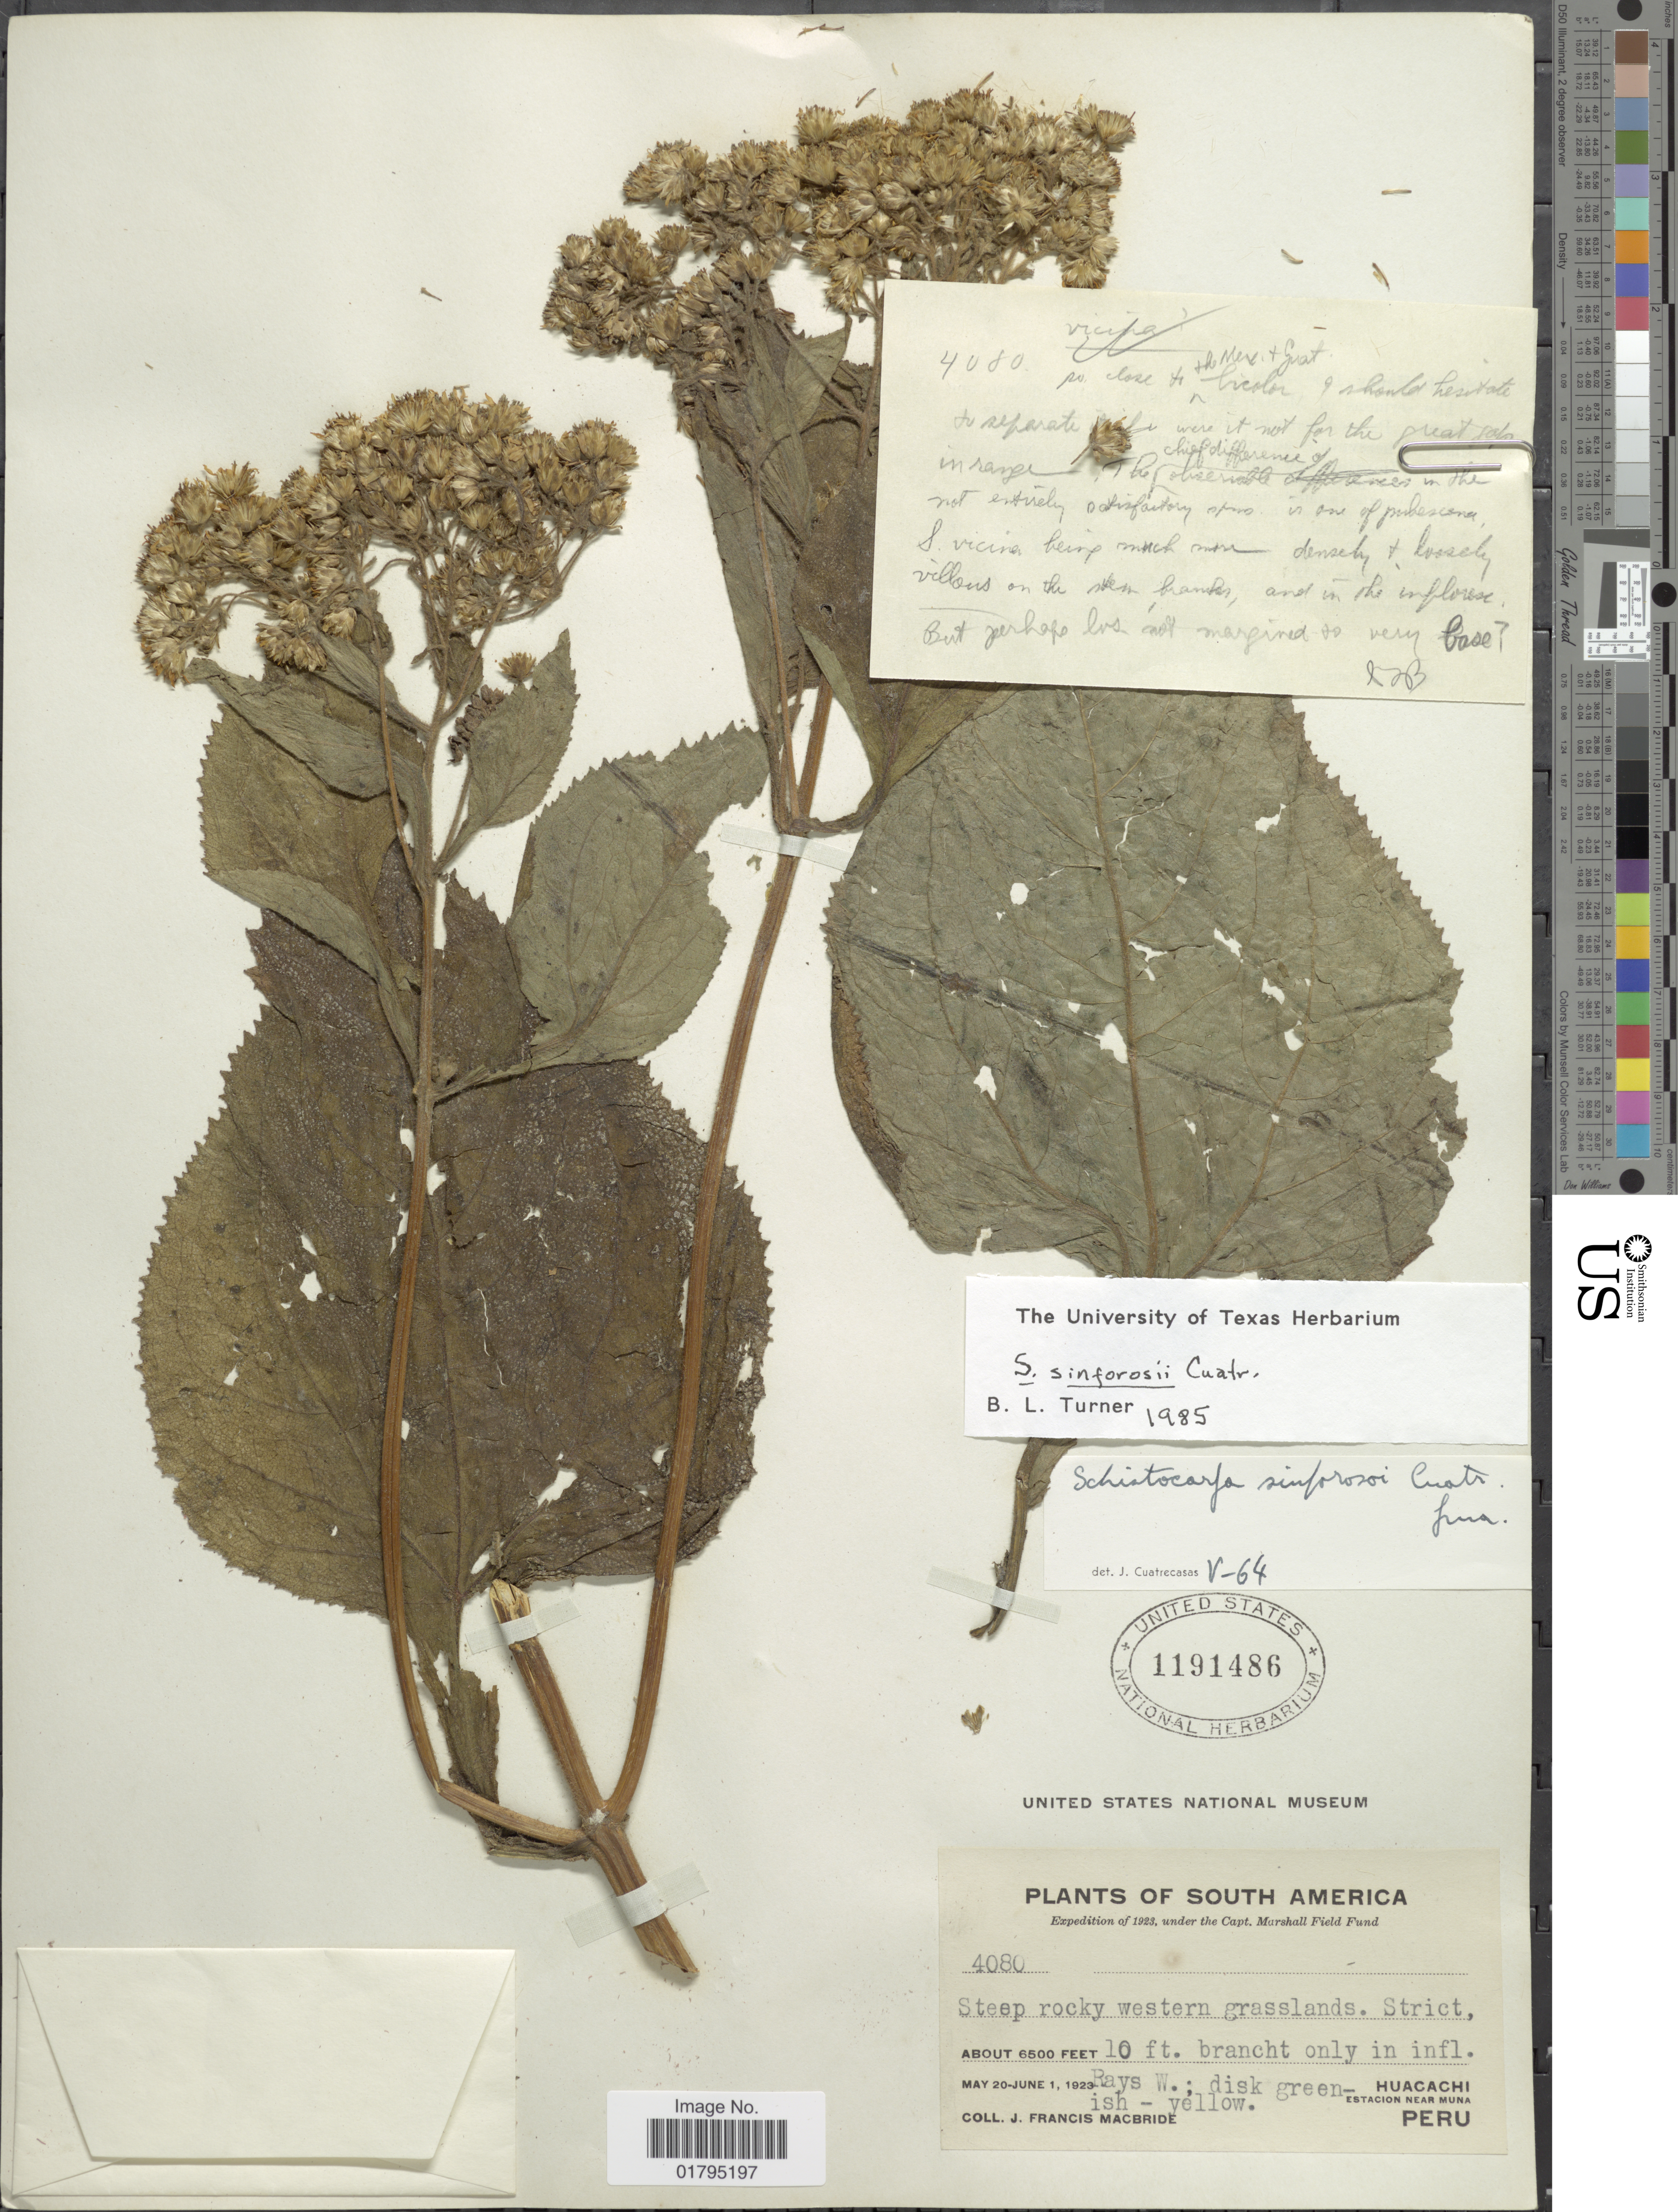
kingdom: Plantae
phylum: Tracheophyta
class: Magnoliopsida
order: Asterales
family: Asteraceae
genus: Schistocarpha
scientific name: Schistocarpha sinforosii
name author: Cuatrec.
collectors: J. F. Macbride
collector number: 4080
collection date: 1923-05-20/1923-06-01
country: Peru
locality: Steep rocky western grasslands,Huacachi, Estacion near Muna. Peru.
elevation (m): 1981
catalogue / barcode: US 1191486